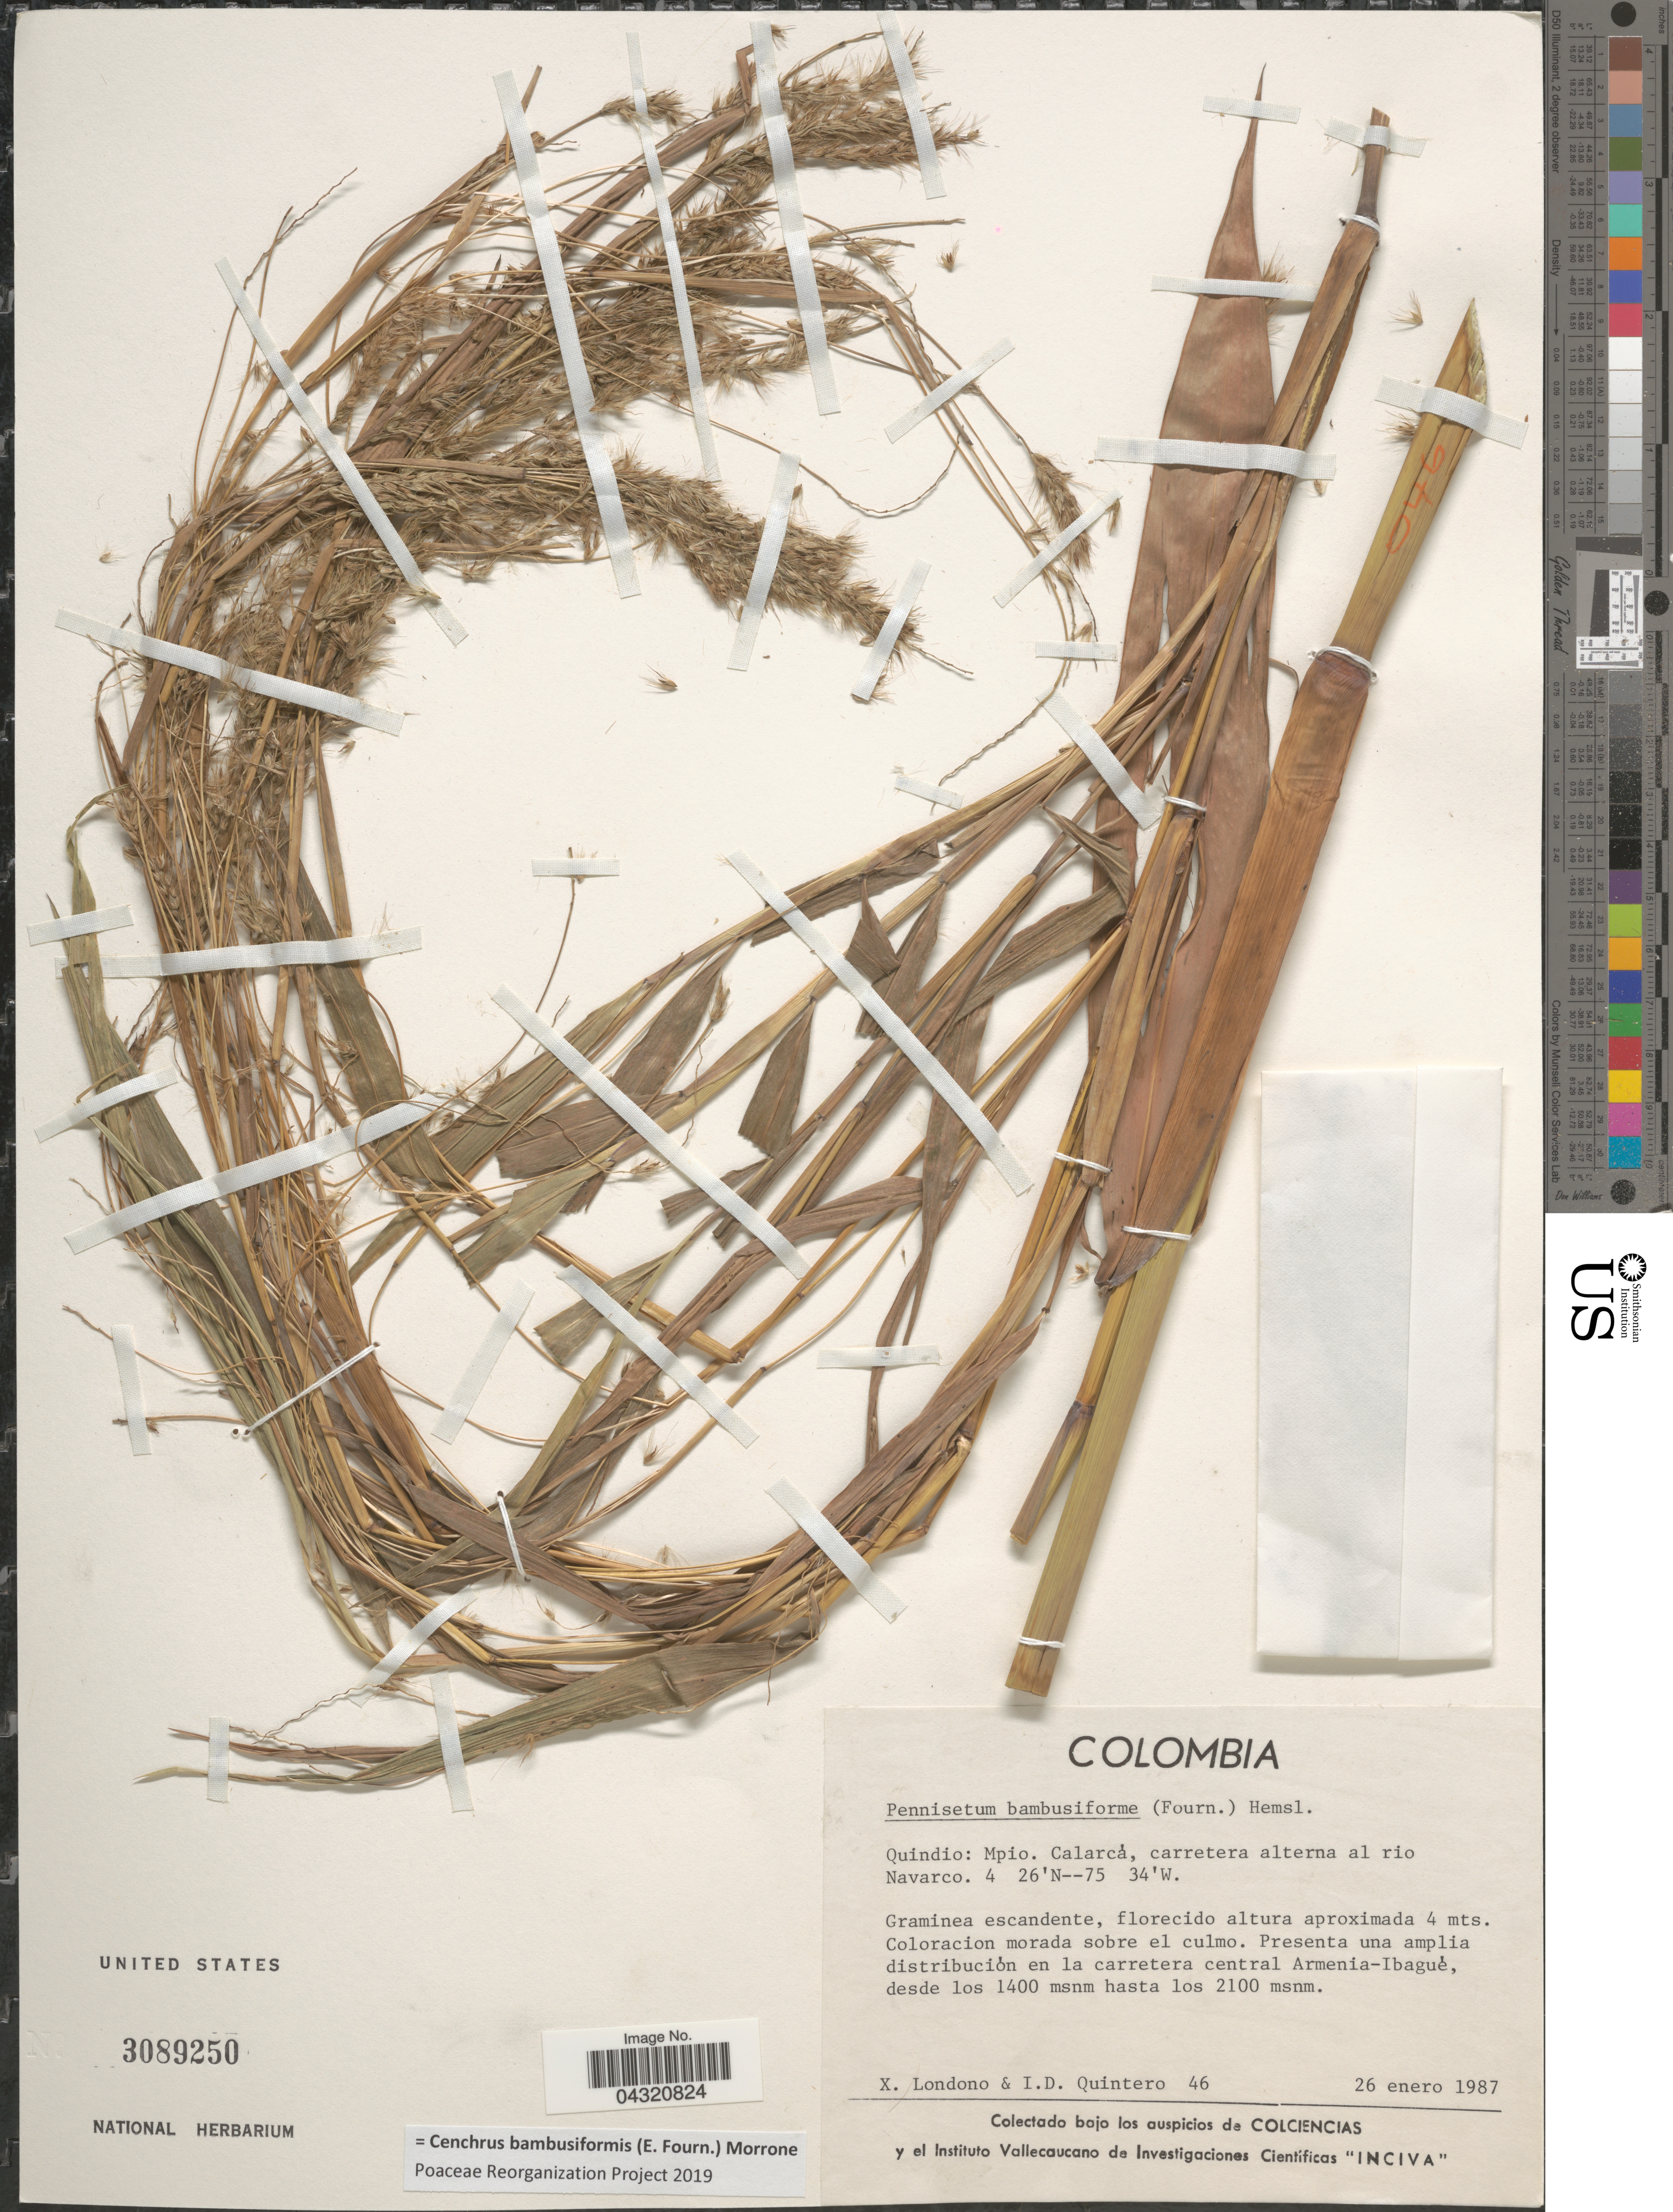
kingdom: Plantae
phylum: Tracheophyta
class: Liliopsida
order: Poales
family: Poaceae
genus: Cenchrus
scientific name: Cenchrus bambusiformis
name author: (E. Fourn.) Morrone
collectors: X. Londoño & I. Quintero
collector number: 46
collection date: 1987-01-26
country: Colombia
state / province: Quindío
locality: Mpio. Calarcá, carretera alterna al rio Navarco. En la carretera central Armenia-Ibagué.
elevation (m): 1400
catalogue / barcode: US 3089250